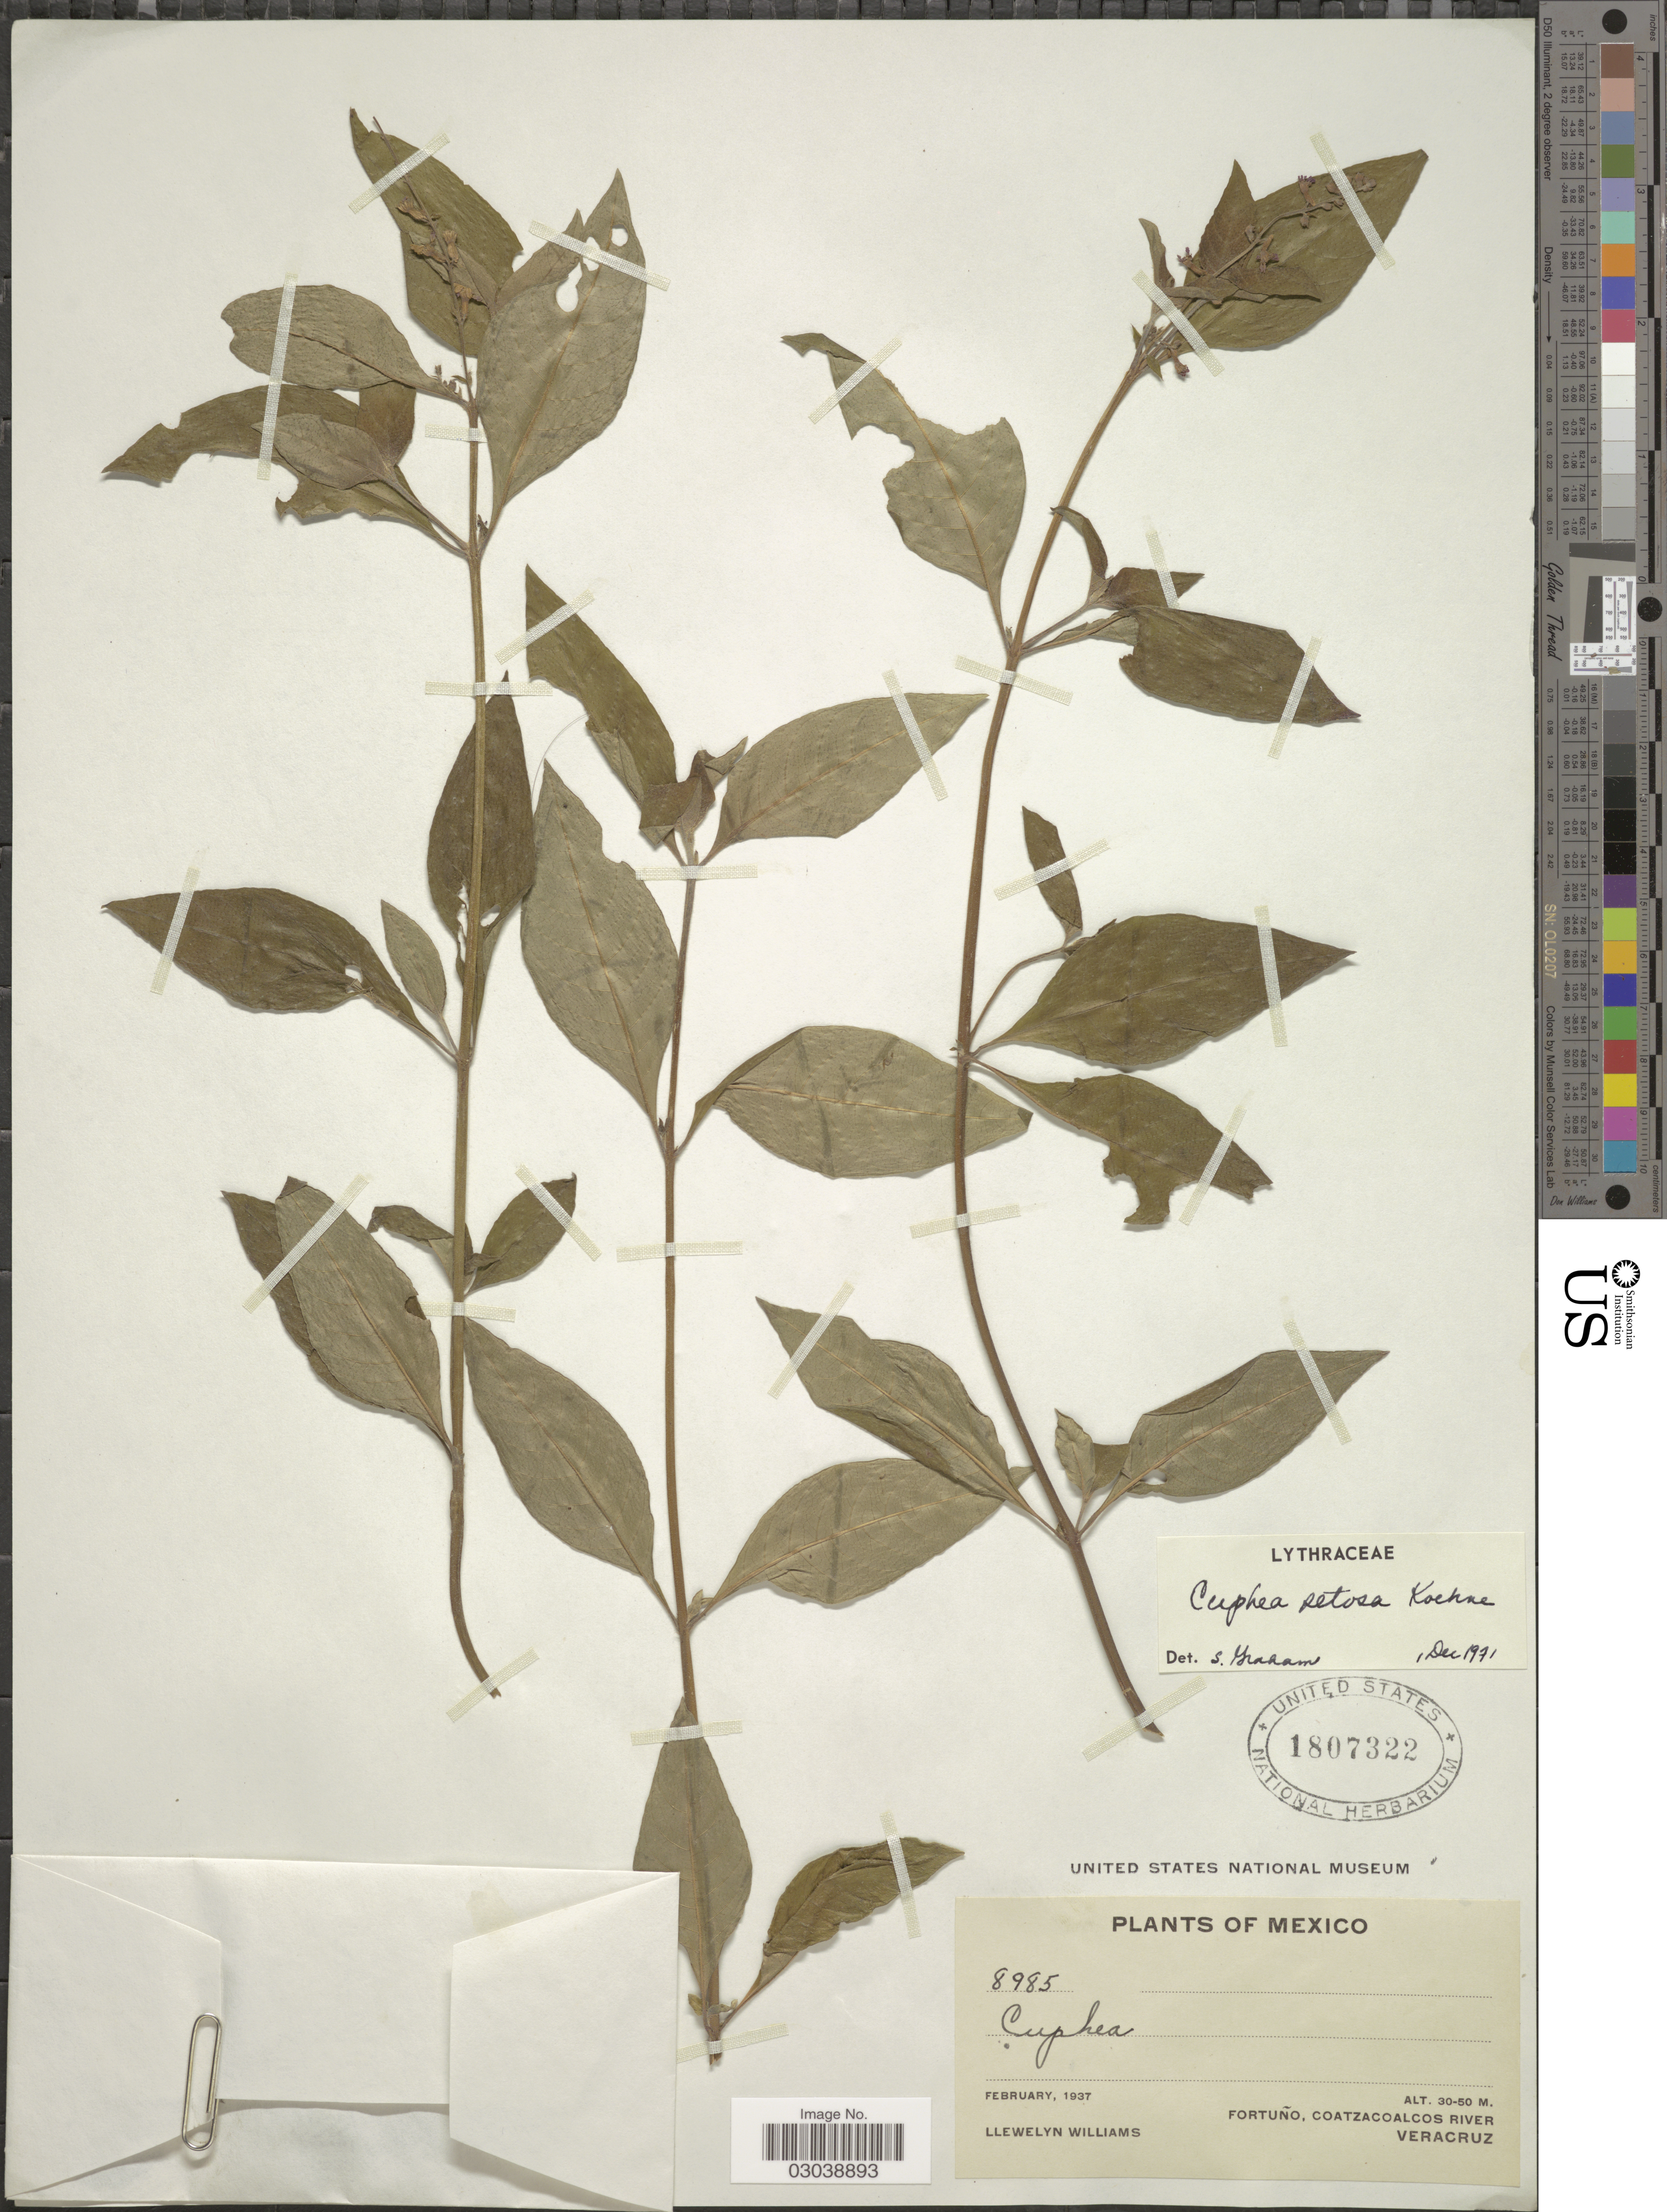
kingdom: Plantae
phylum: Tracheophyta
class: Magnoliopsida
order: Myrtales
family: Lythraceae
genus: Cuphea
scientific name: Cuphea setosa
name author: Koehne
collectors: Ll. Williams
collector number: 8985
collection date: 1937-02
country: Mexico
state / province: Veracruz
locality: Fortuño, Coatzacoalcos River. Veracruz.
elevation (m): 30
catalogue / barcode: US 1807322